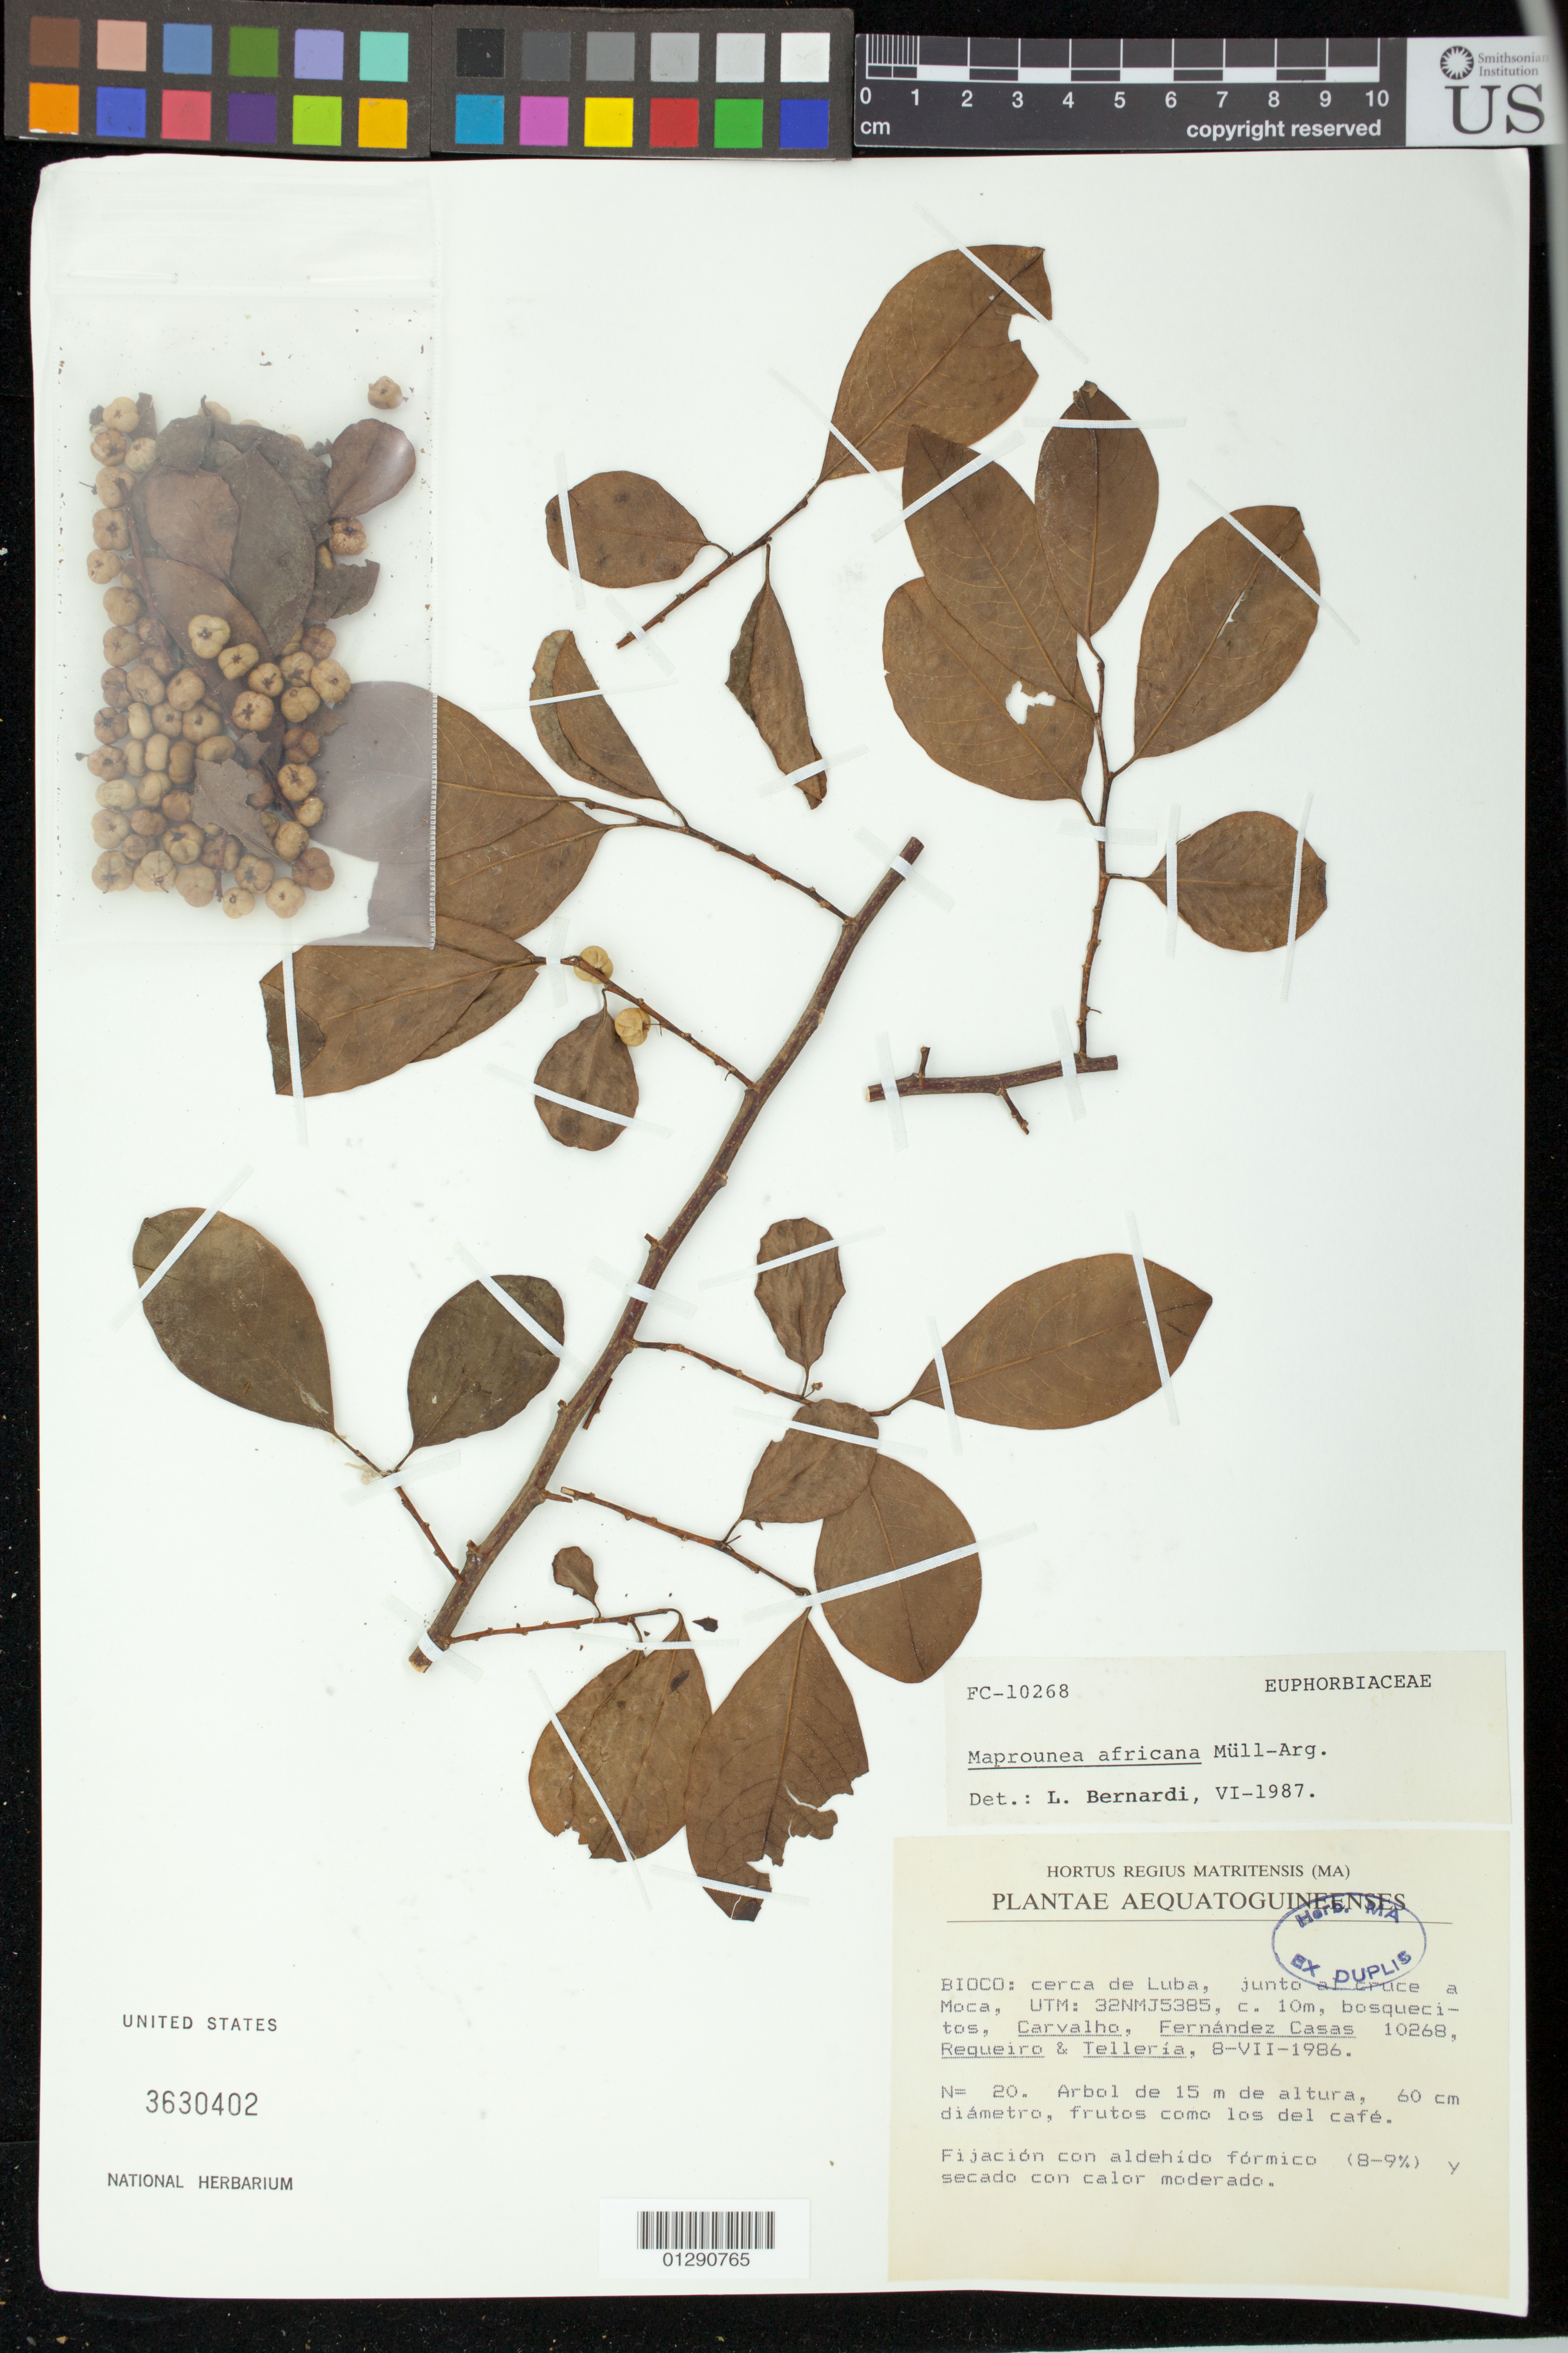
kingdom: Plantae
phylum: Tracheophyta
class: Magnoliopsida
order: Malpighiales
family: Euphorbiaceae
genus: Maprounea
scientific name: Maprounea africana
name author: Müll. Arg.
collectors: Carvalho, --, F. J. Fernández Casas, Requeiro, -- & T. Telleria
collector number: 10268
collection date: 1986-07-08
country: Equatorial Guinea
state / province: Bioko Sur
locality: Bioco: cerca de Luba, junto al cruce a Moca, UTM: 32NMJ5385, c. 10m, bosquecitos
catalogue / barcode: US 3630402